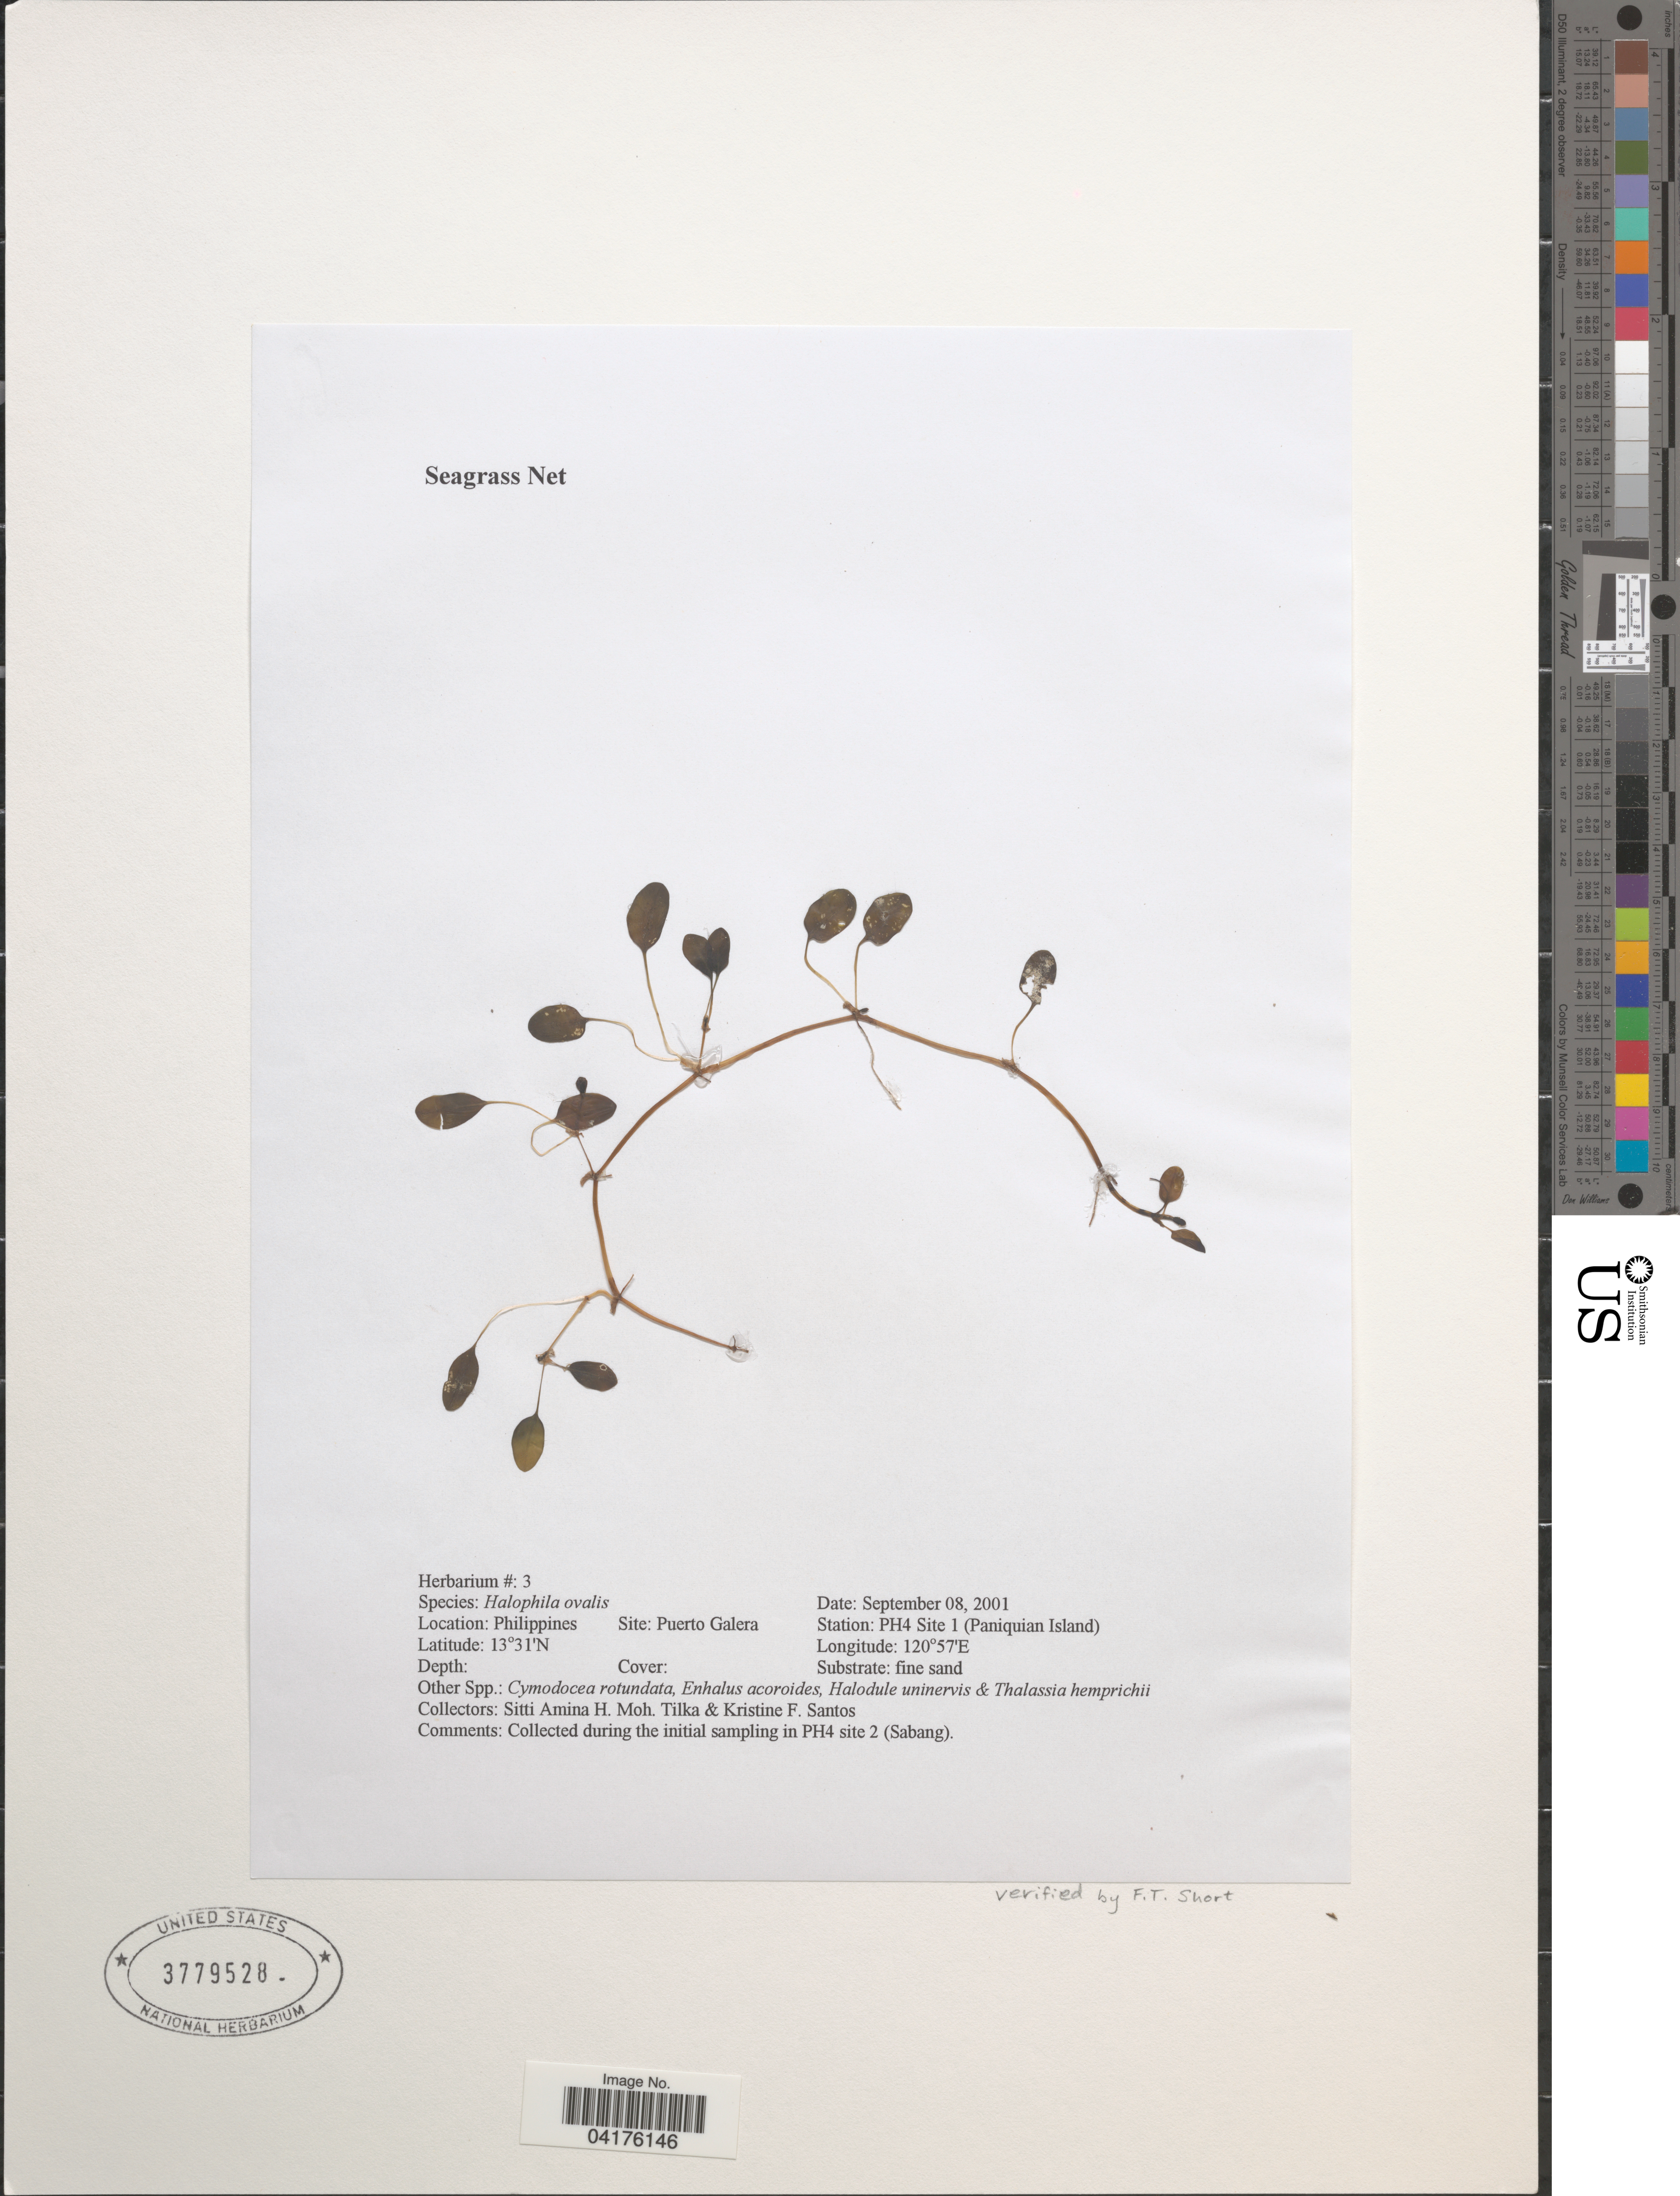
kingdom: Plantae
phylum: Tracheophyta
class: Liliopsida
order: Alismatales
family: Hydrocharitaceae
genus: Halophila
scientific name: Halophila ovalis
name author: (R. Br.) Hook. f.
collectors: S. Tilka & K. Santos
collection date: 2001-09-08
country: Philippines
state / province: Mimaropa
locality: Puerto Galera. Station: PH4 Site 1 (Paniquian Island). During the initial sampling in PH4 site 2 (Sabang).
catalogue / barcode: US 3779528